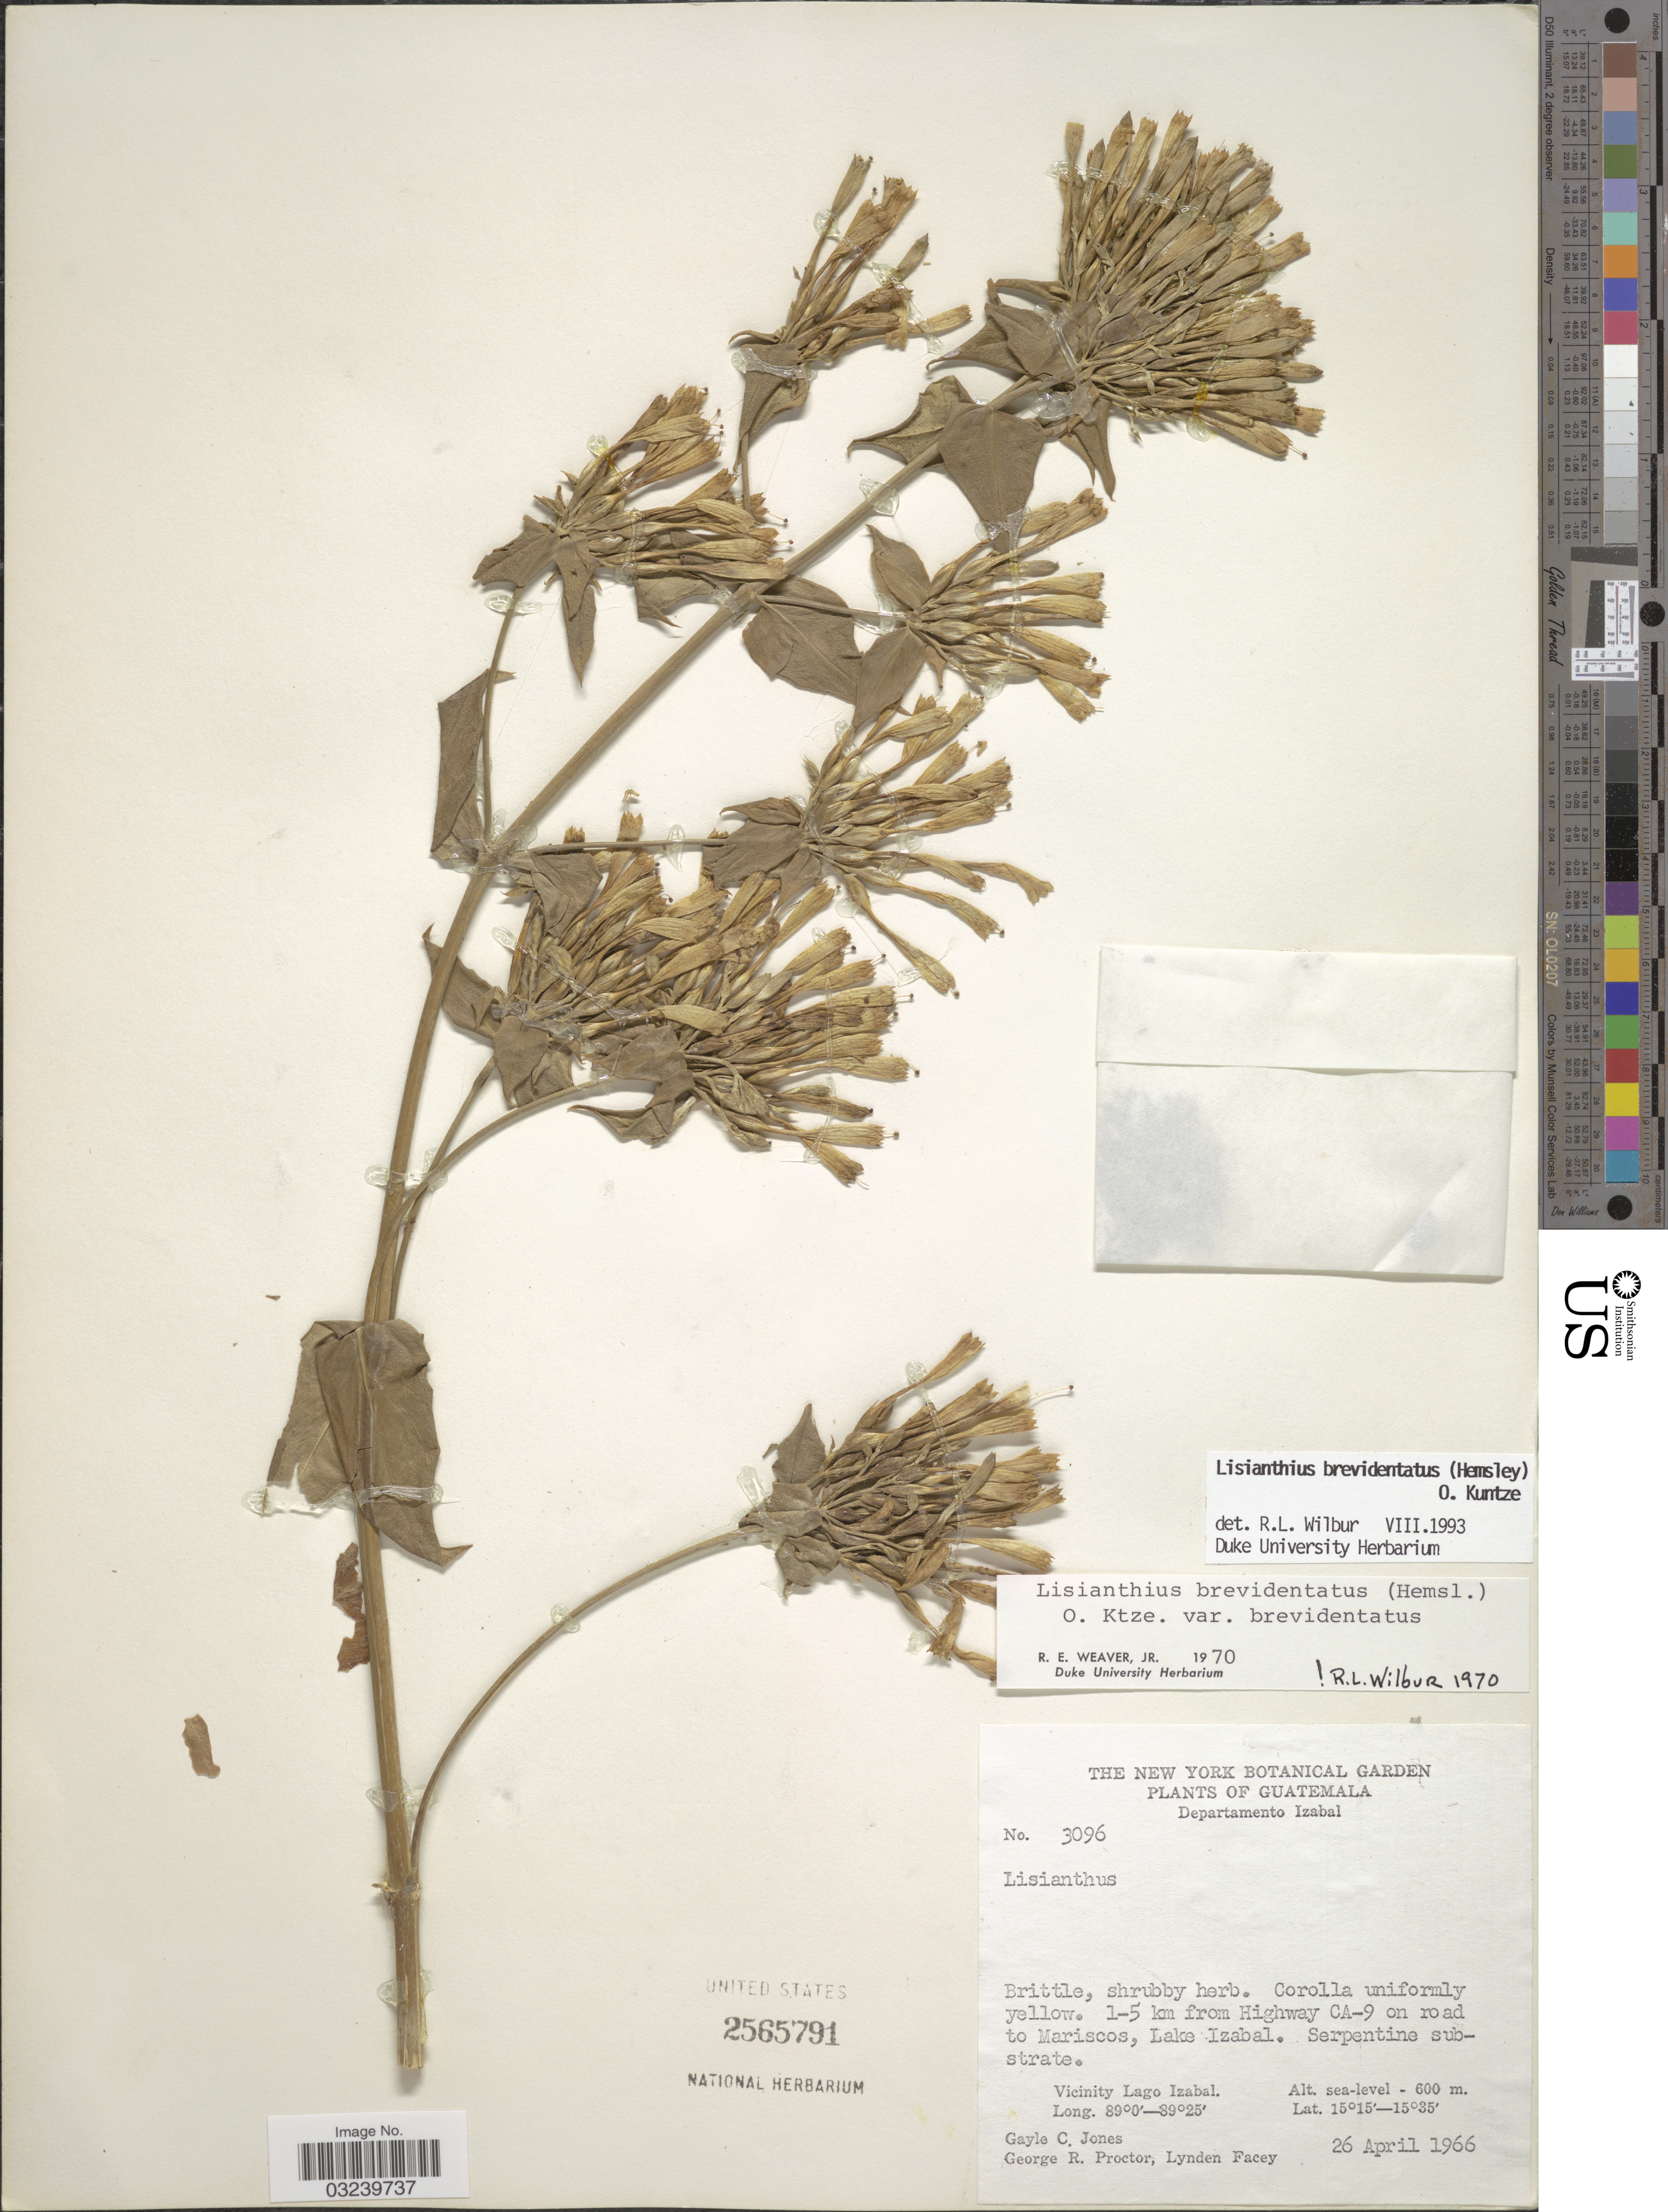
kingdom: Plantae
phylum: Tracheophyta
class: Magnoliopsida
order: Gentianales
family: Gentianaceae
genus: Lisianthius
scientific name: Lisianthius brevidentatus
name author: (Hemsl.) Kuntze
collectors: G. C. Jones, G. R. Proctor & L. Facey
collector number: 3096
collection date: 1966-04-26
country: Guatemala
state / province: Izabal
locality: Departamento Izabal, 1-5 km from Highway CA-9 on road to Mariscos, Lake Izabal. Vicinity Lago Izabal.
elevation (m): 0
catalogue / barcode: US 2565791